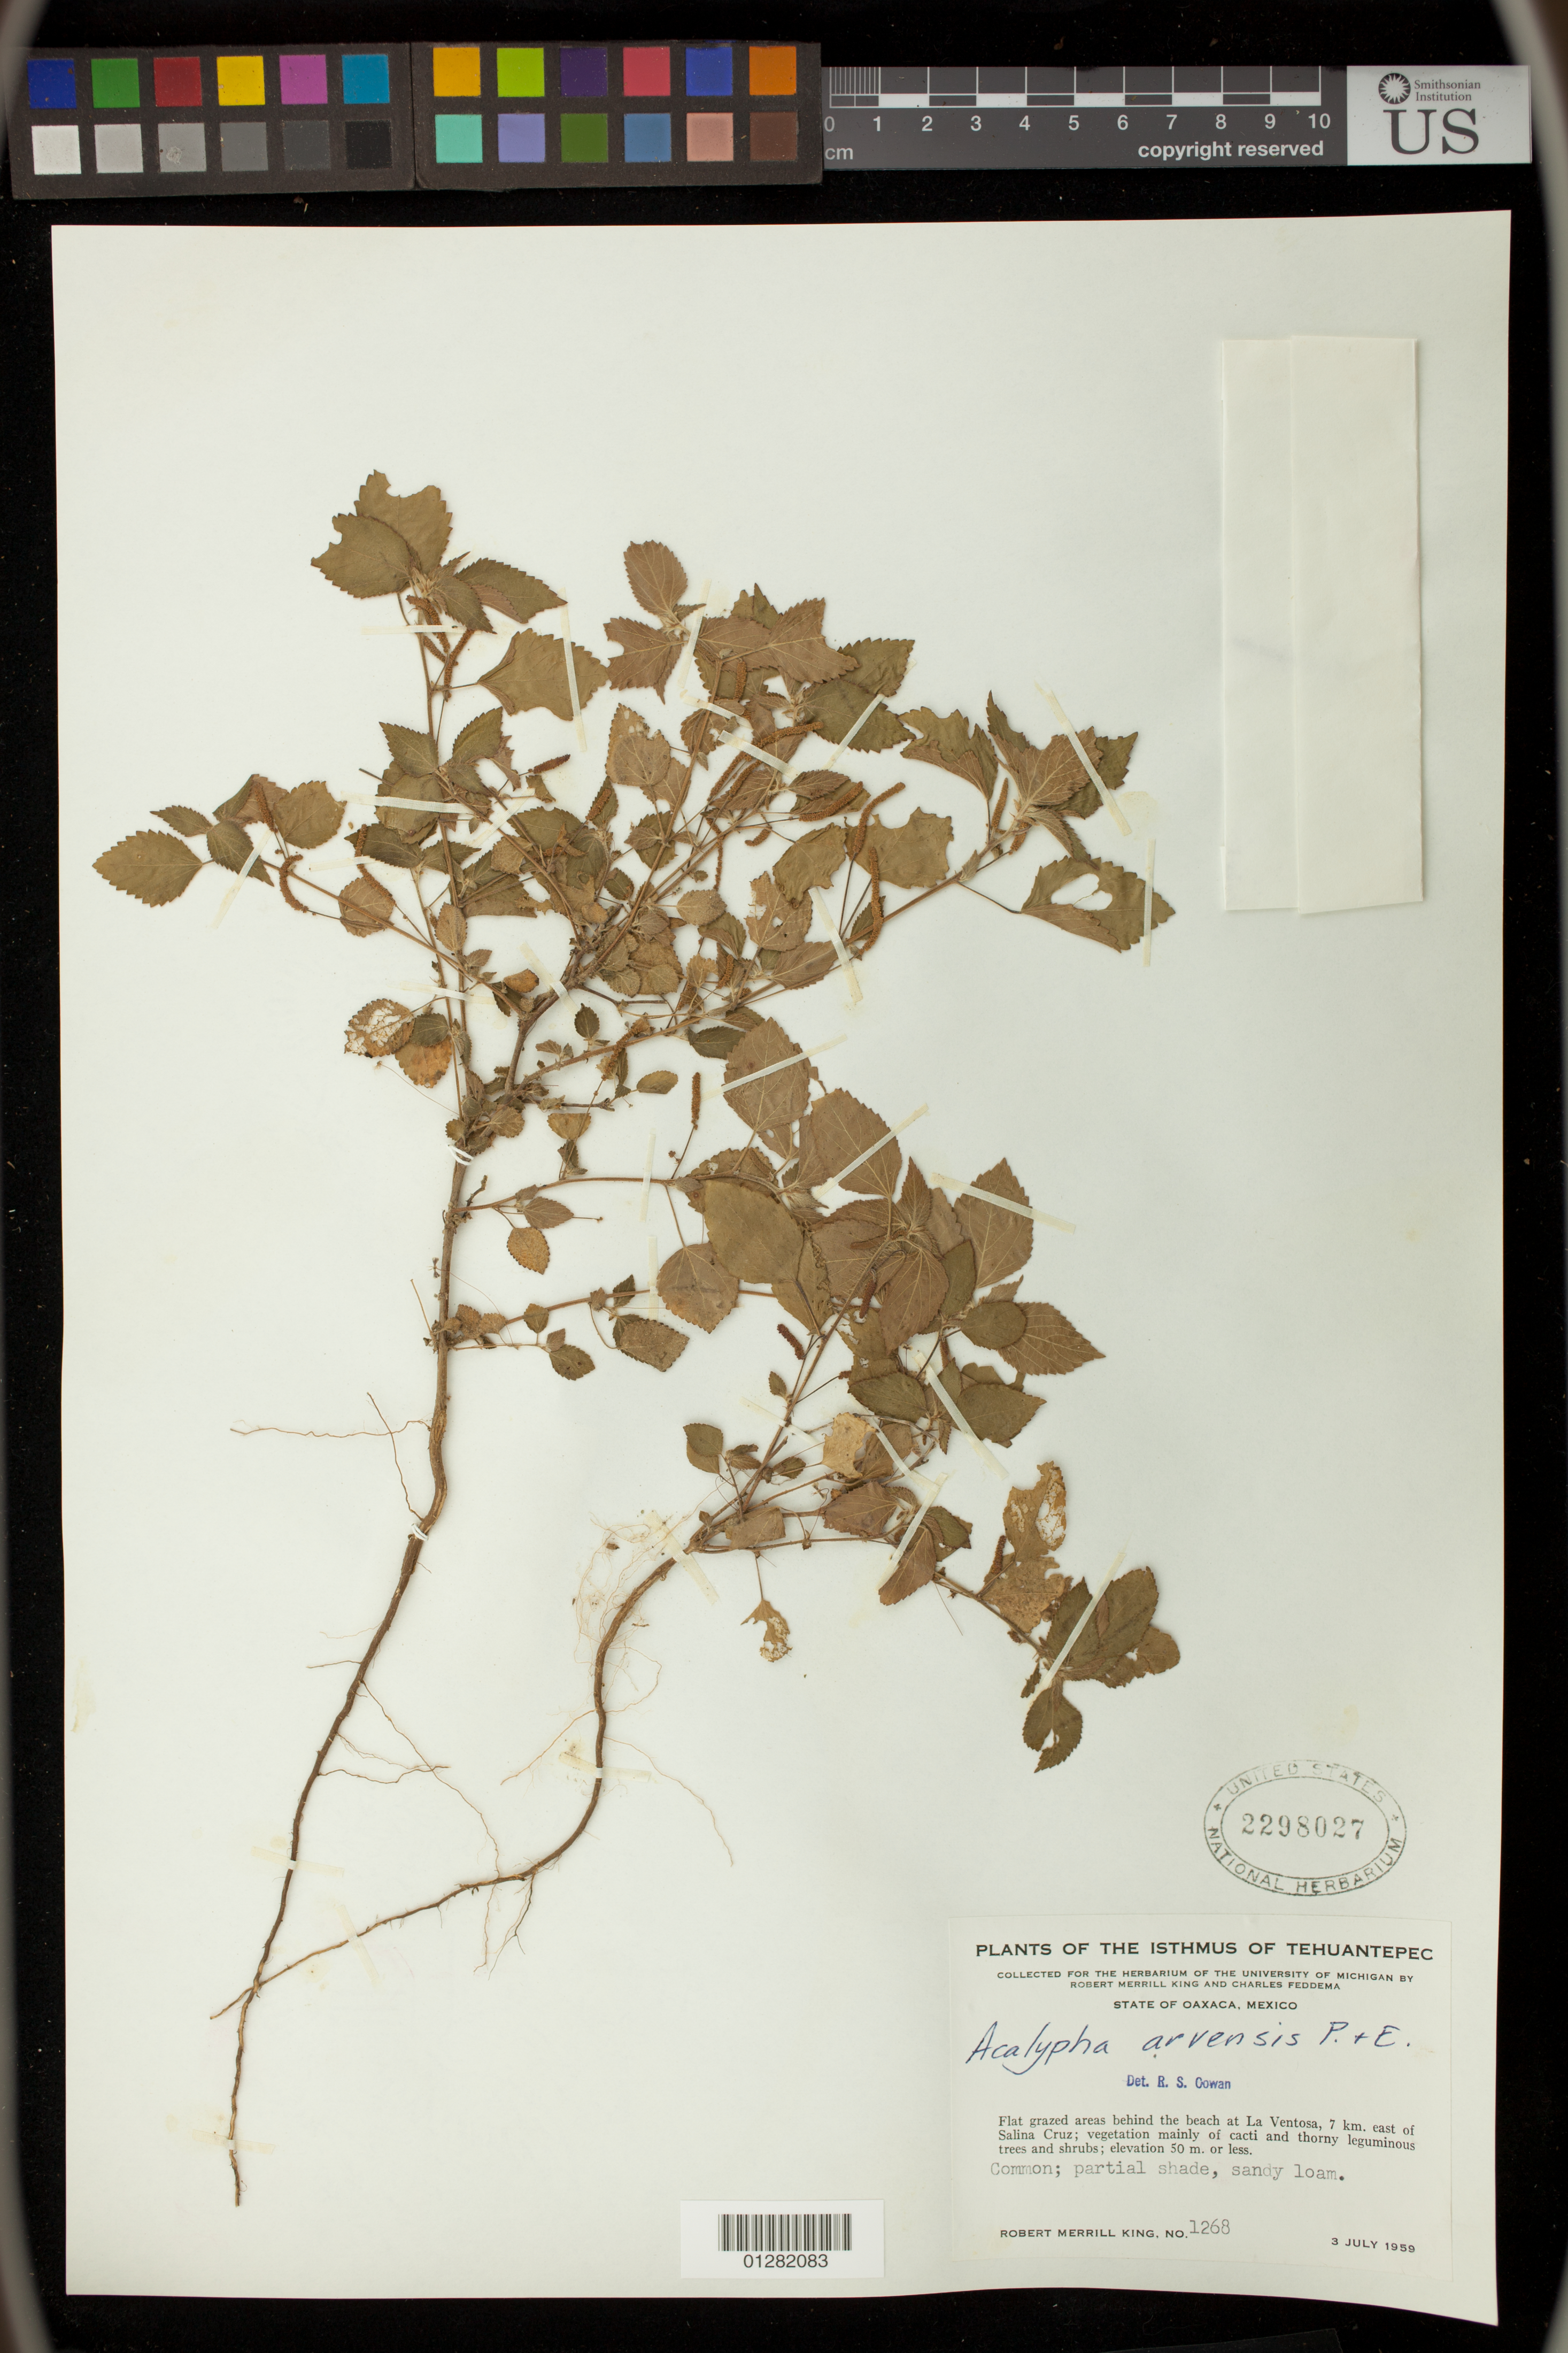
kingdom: Plantae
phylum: Tracheophyta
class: Magnoliopsida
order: Malpighiales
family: Euphorbiaceae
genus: Acalypha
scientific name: Acalypha arvensis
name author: Poepp.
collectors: R. M. King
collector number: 1268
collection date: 1959-07-03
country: Mexico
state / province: Oaxaca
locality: behind the beach at La Ventosa, 7 km. east of Salina Cruz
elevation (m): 0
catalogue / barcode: US 2298027